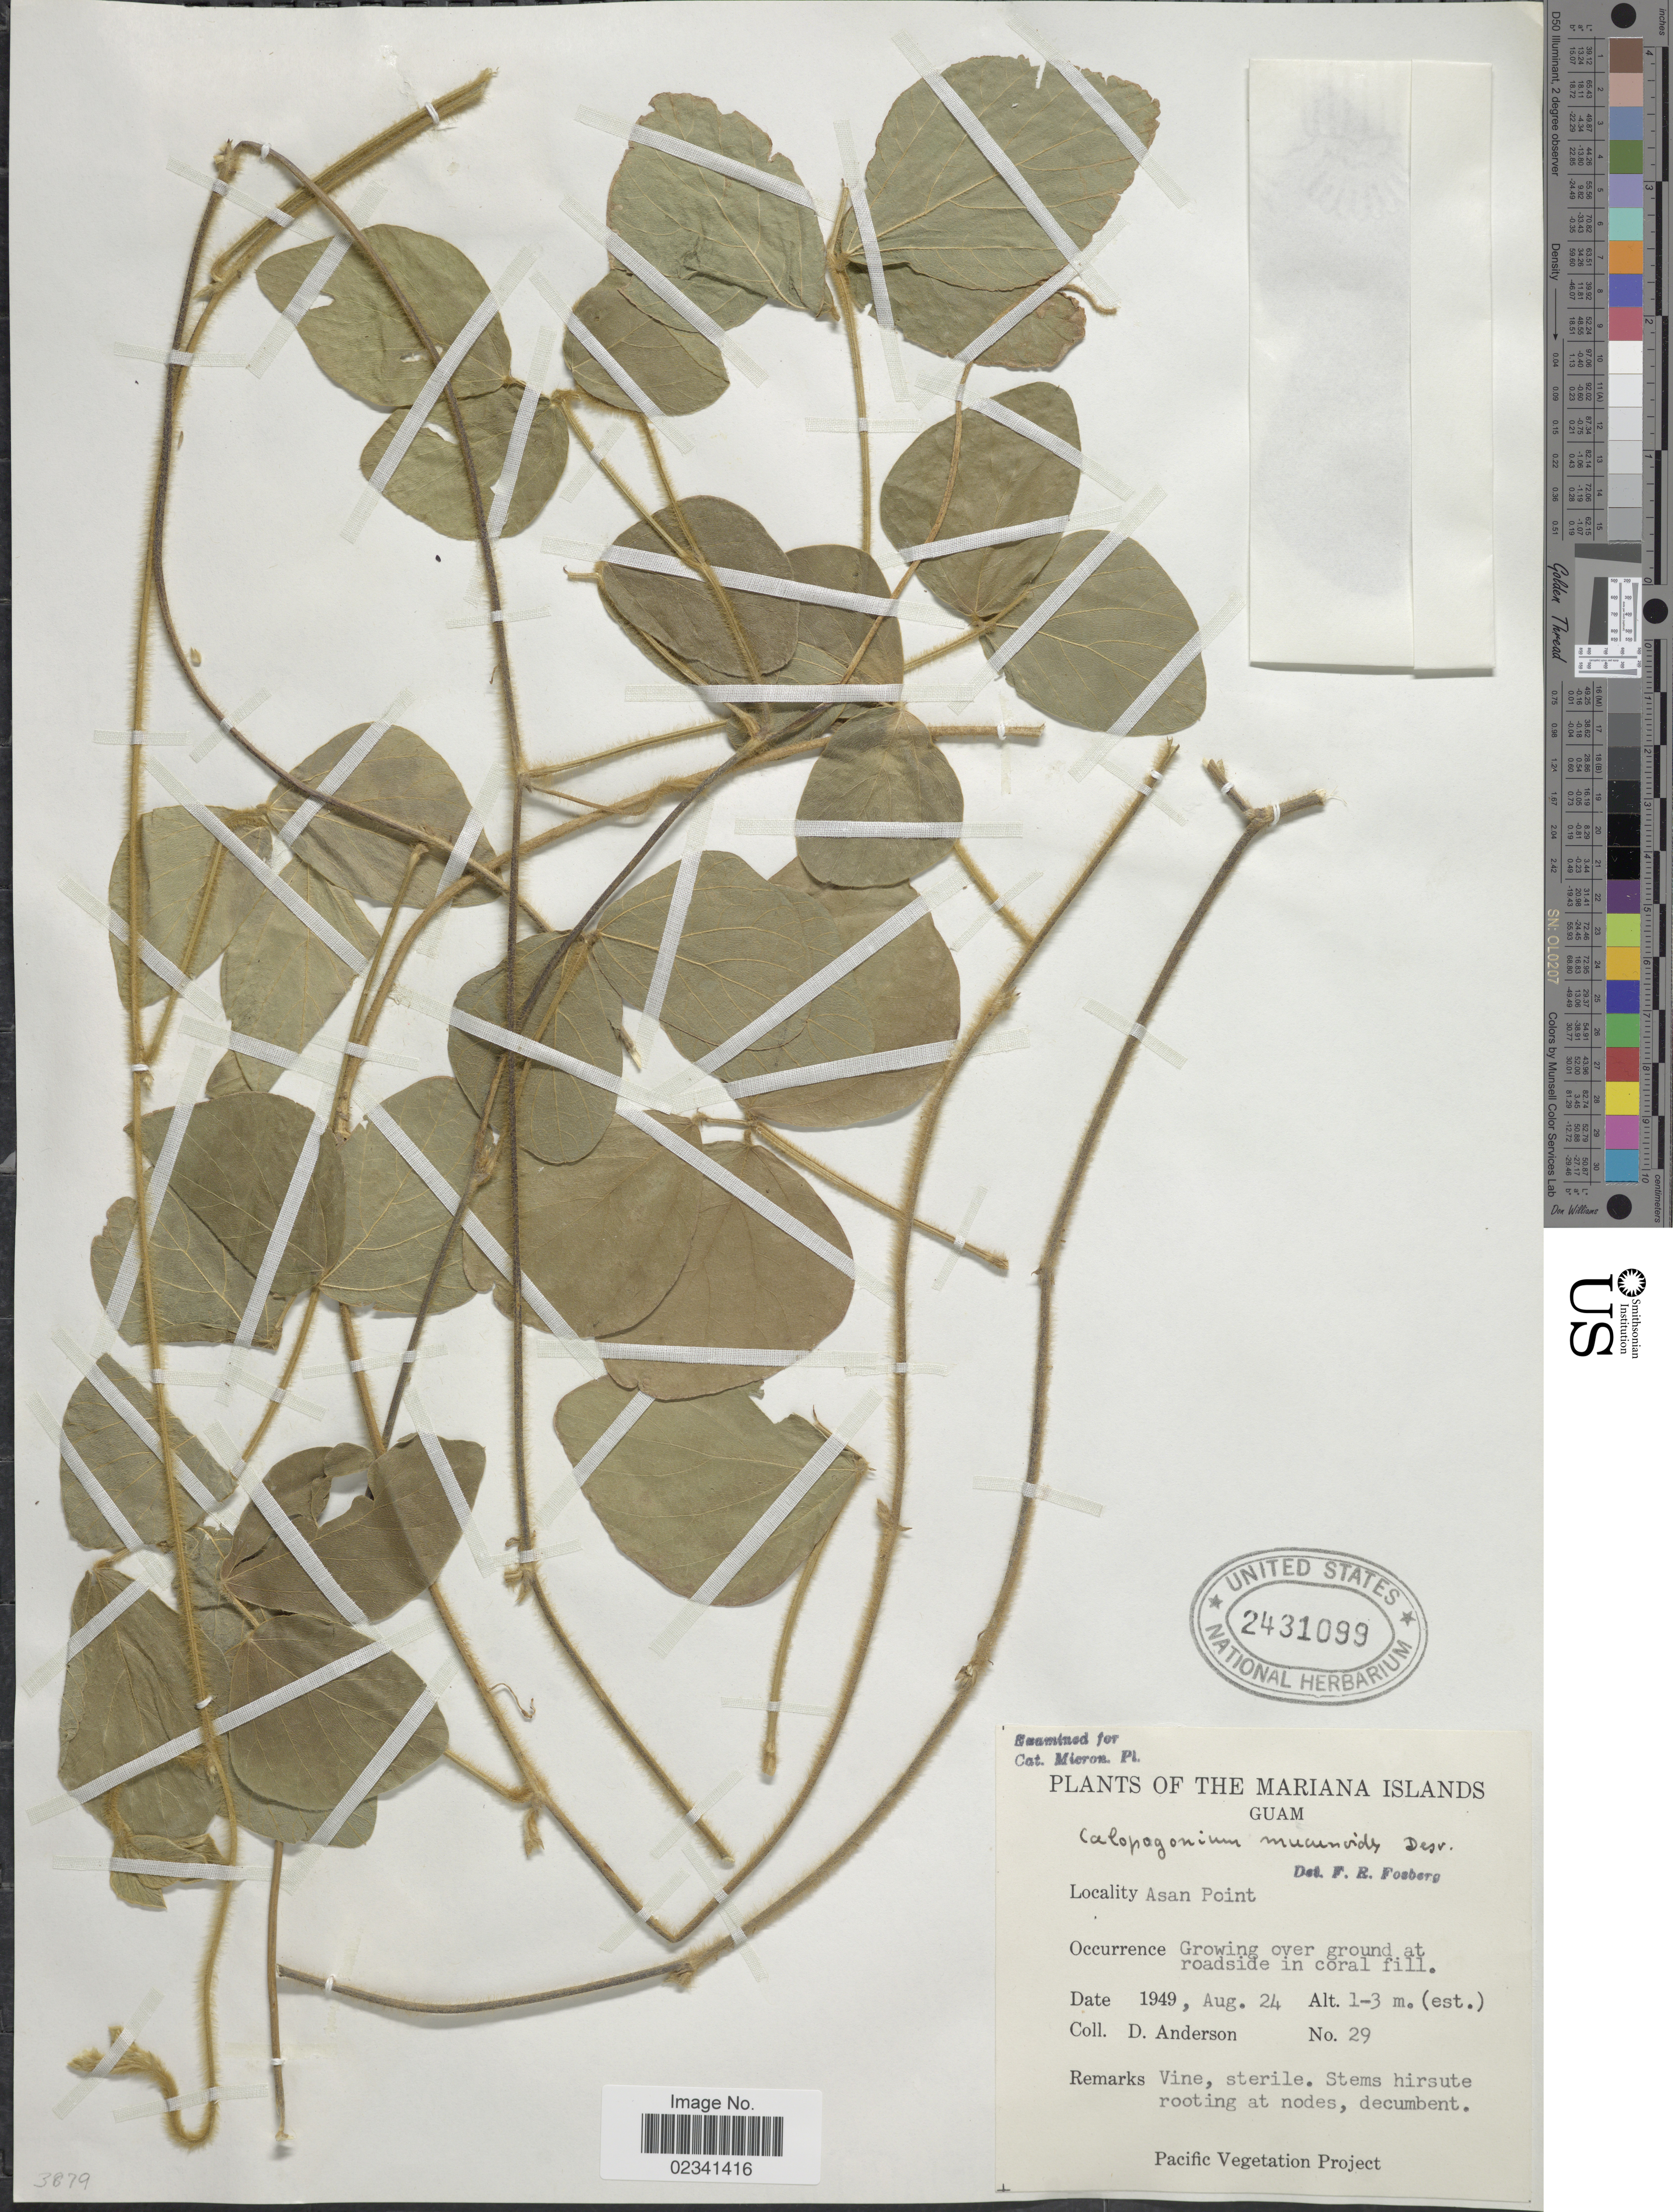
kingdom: Plantae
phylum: Tracheophyta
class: Magnoliopsida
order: Fabales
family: Fabaceae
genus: Calopogonium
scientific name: Calopogonium mucunoides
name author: Desv.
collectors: D. Anderson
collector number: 29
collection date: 1949-08-24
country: Guam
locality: The Marianas Islands, Asan Point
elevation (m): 1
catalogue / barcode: US 2431099